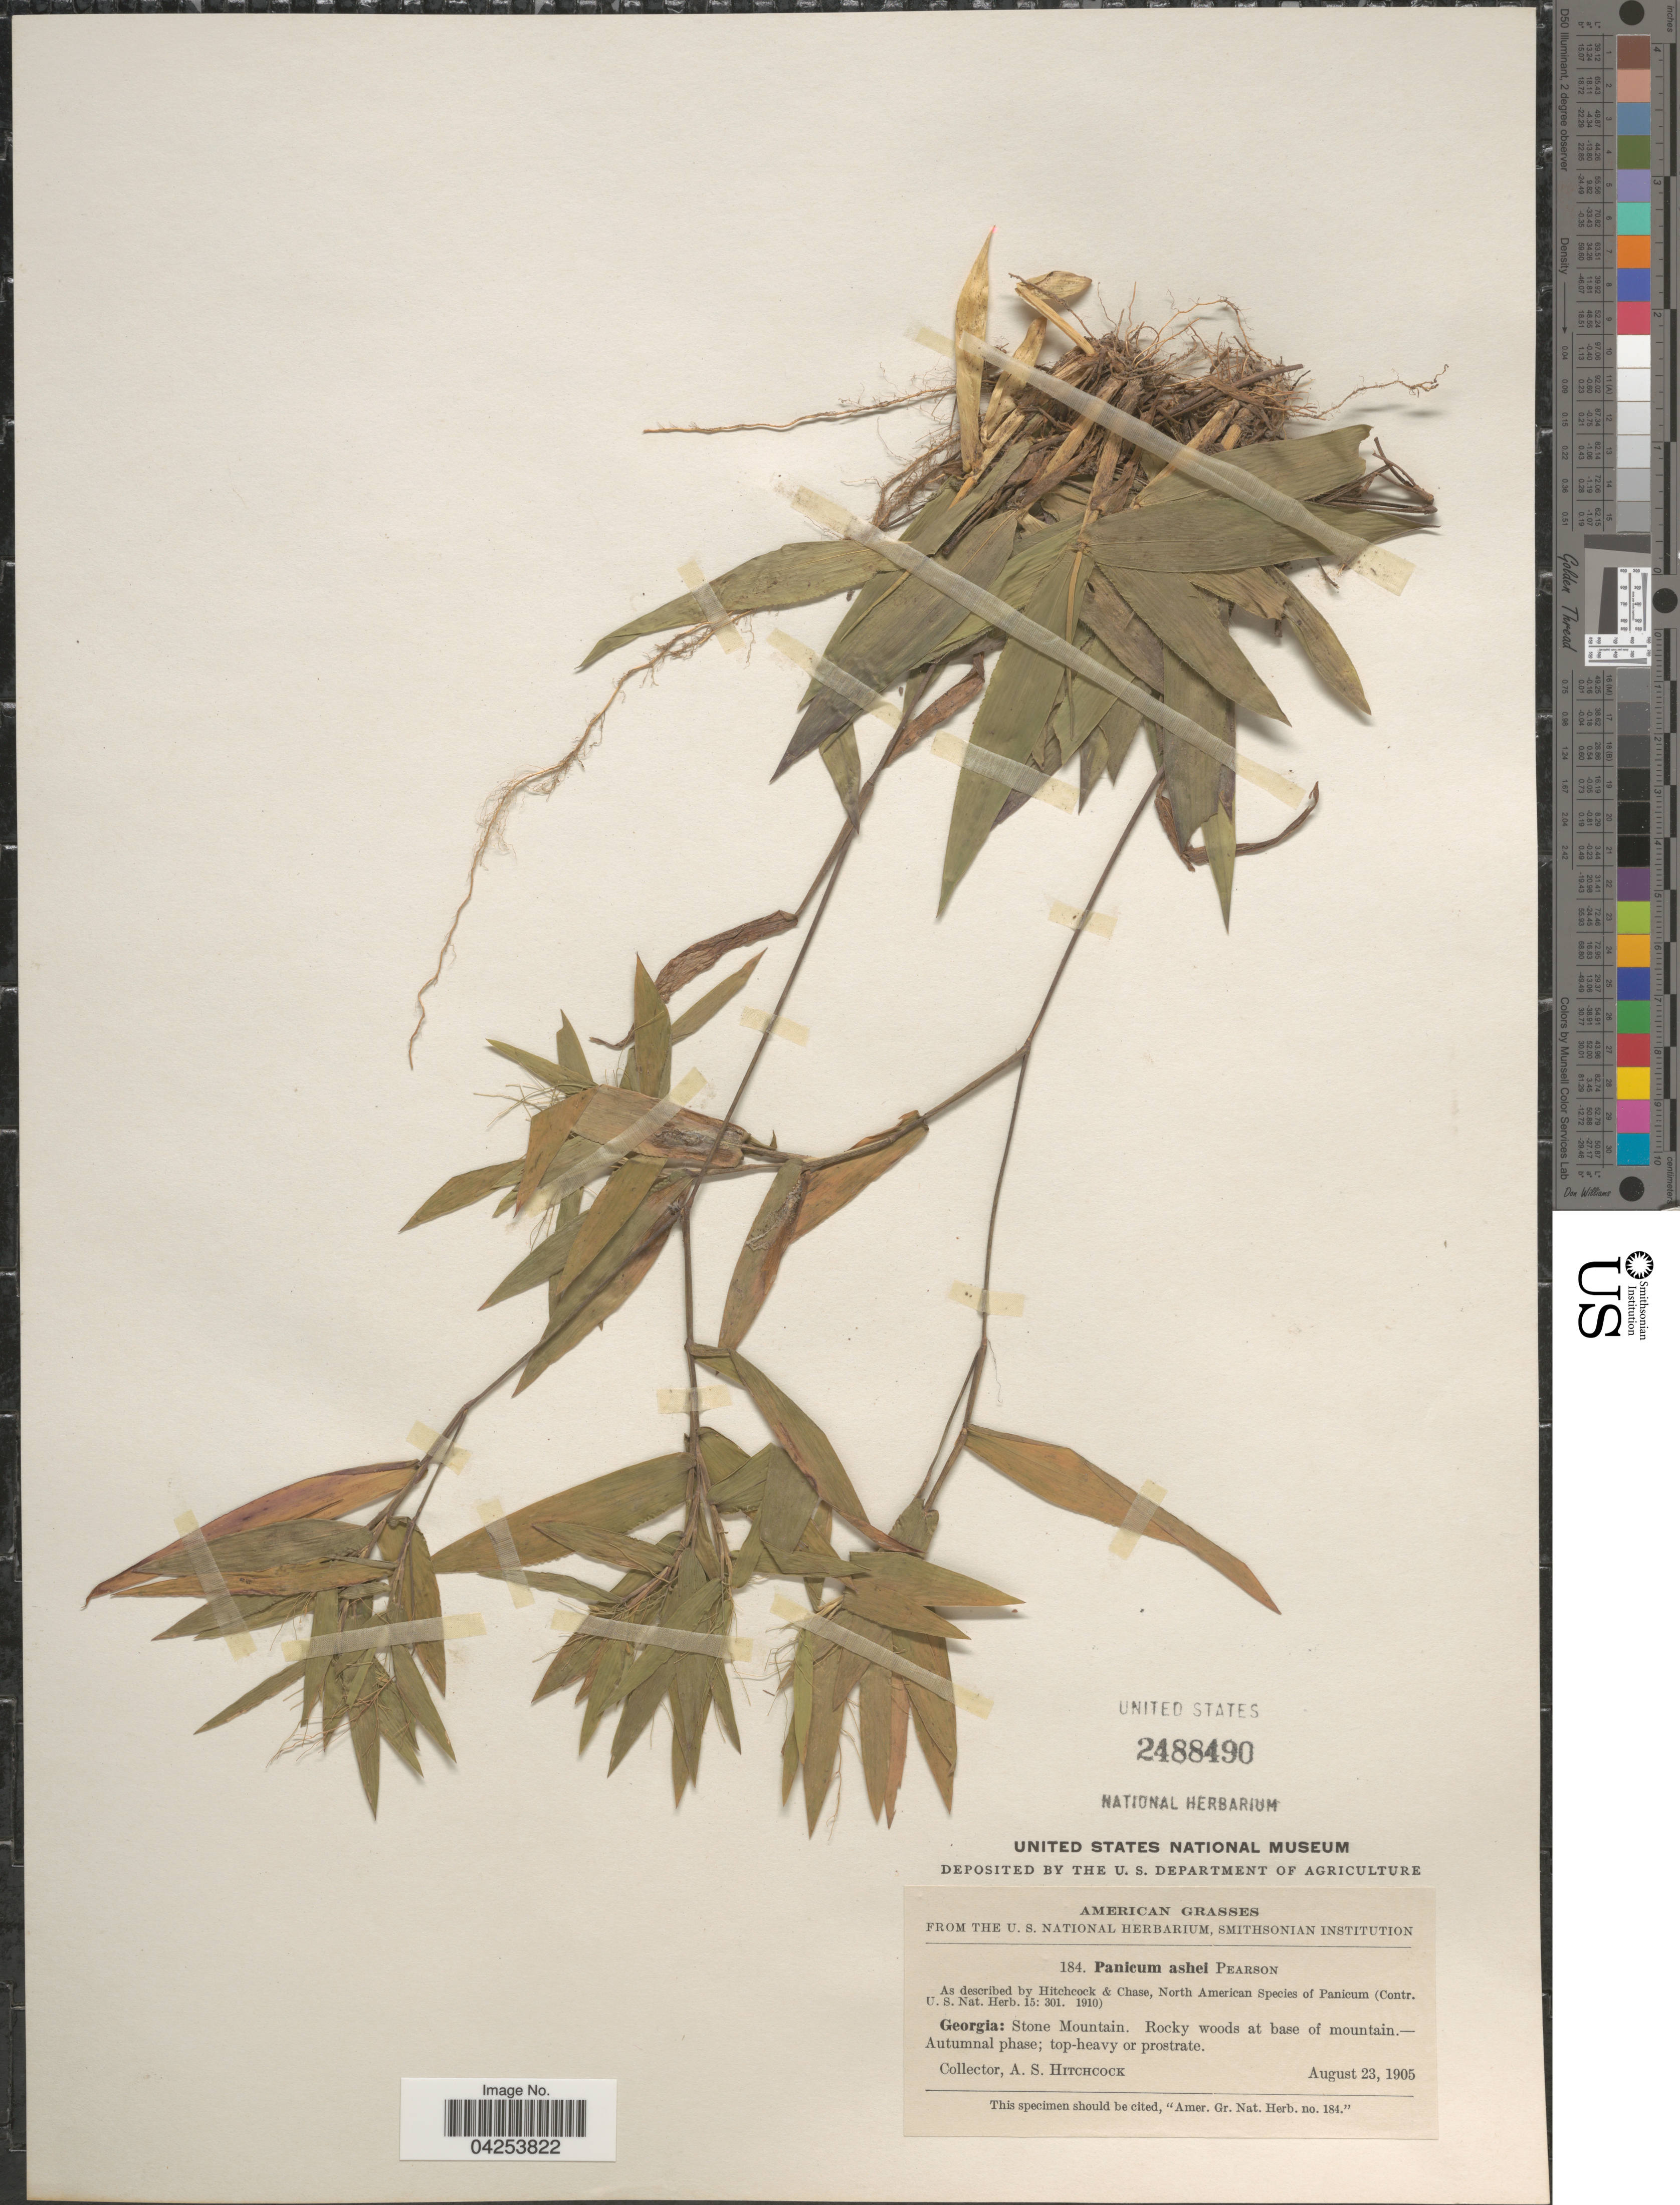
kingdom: Plantae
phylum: Tracheophyta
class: Liliopsida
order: Poales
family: Poaceae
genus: Dichanthelium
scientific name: Dichanthelium commutatum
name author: (Schult.) Gould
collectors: A. S. Hitchcock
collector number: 184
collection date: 1905-08-23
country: United States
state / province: Georgia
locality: Stone Mountain. Rocky woods at base of mountain.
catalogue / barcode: US 2488490